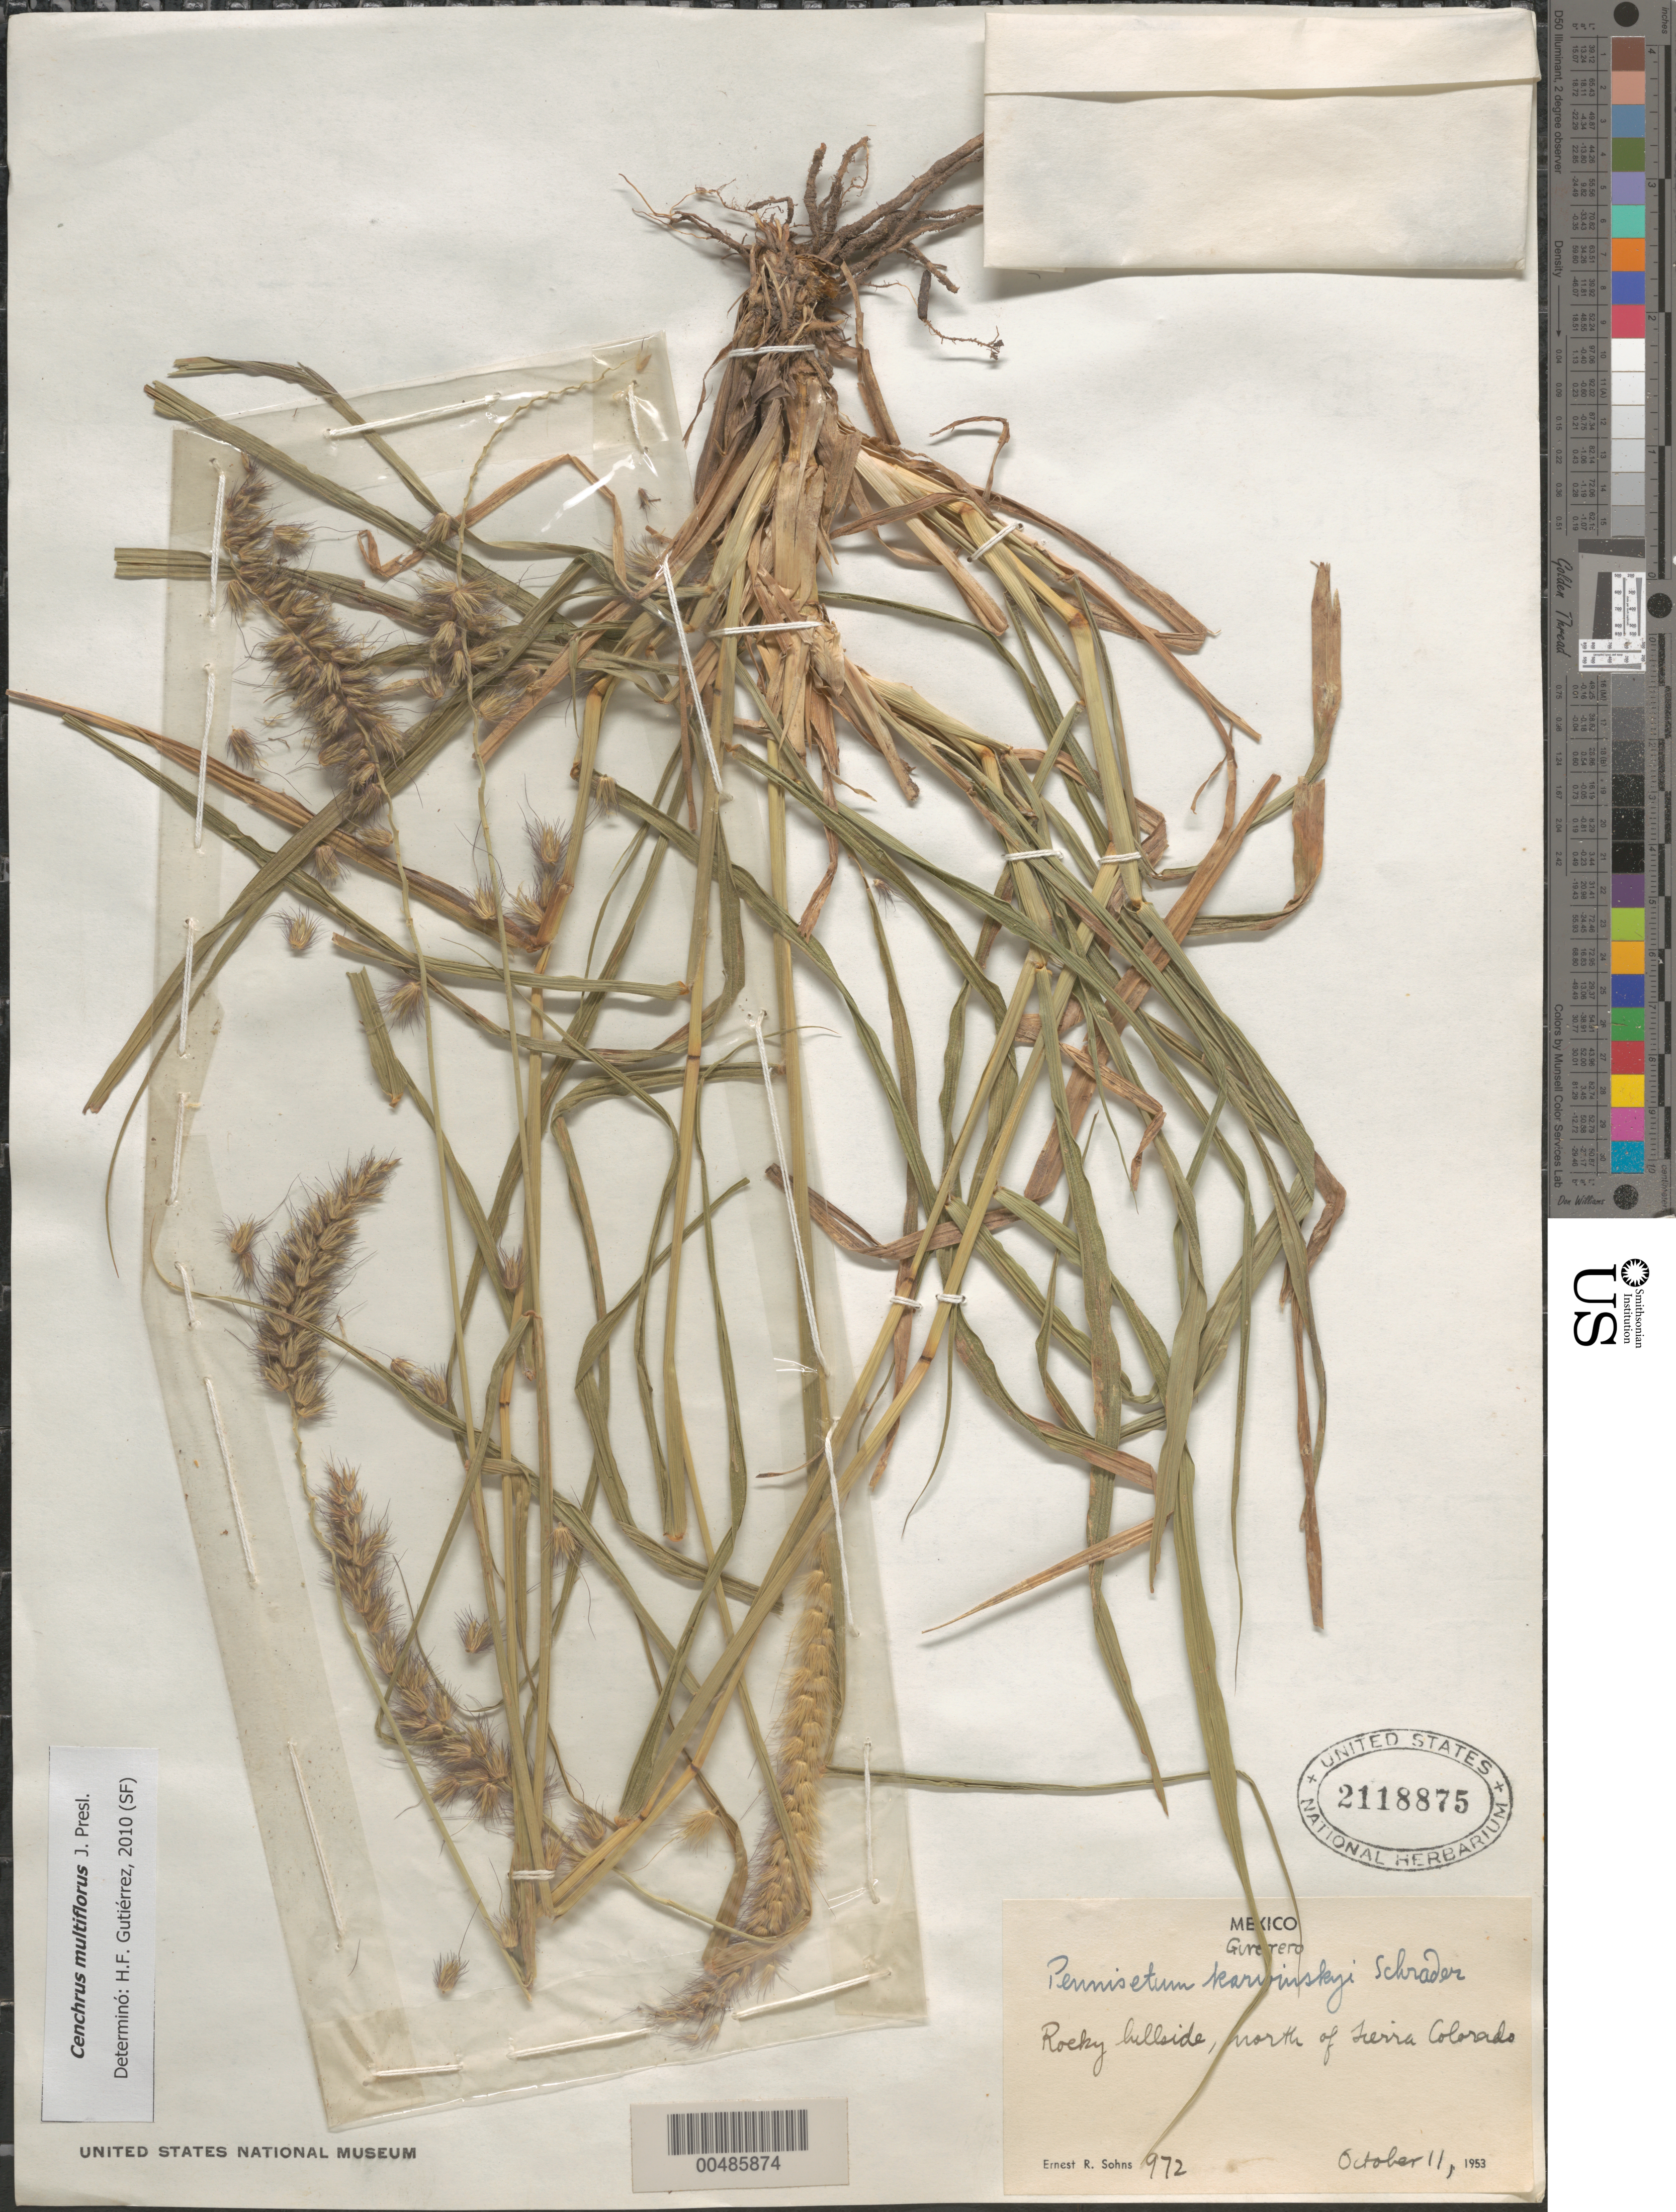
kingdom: Plantae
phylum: Tracheophyta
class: Liliopsida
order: Poales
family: Poaceae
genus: Cenchrus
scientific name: Cenchrus multiflorus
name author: C. Presl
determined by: Gutiérrez, H. F.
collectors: E. R. Sohns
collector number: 972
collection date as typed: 11 Oct 1953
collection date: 1953-10-11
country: Mexico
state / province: Guerrero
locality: North of Tierra Colorado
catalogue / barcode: US 2118875